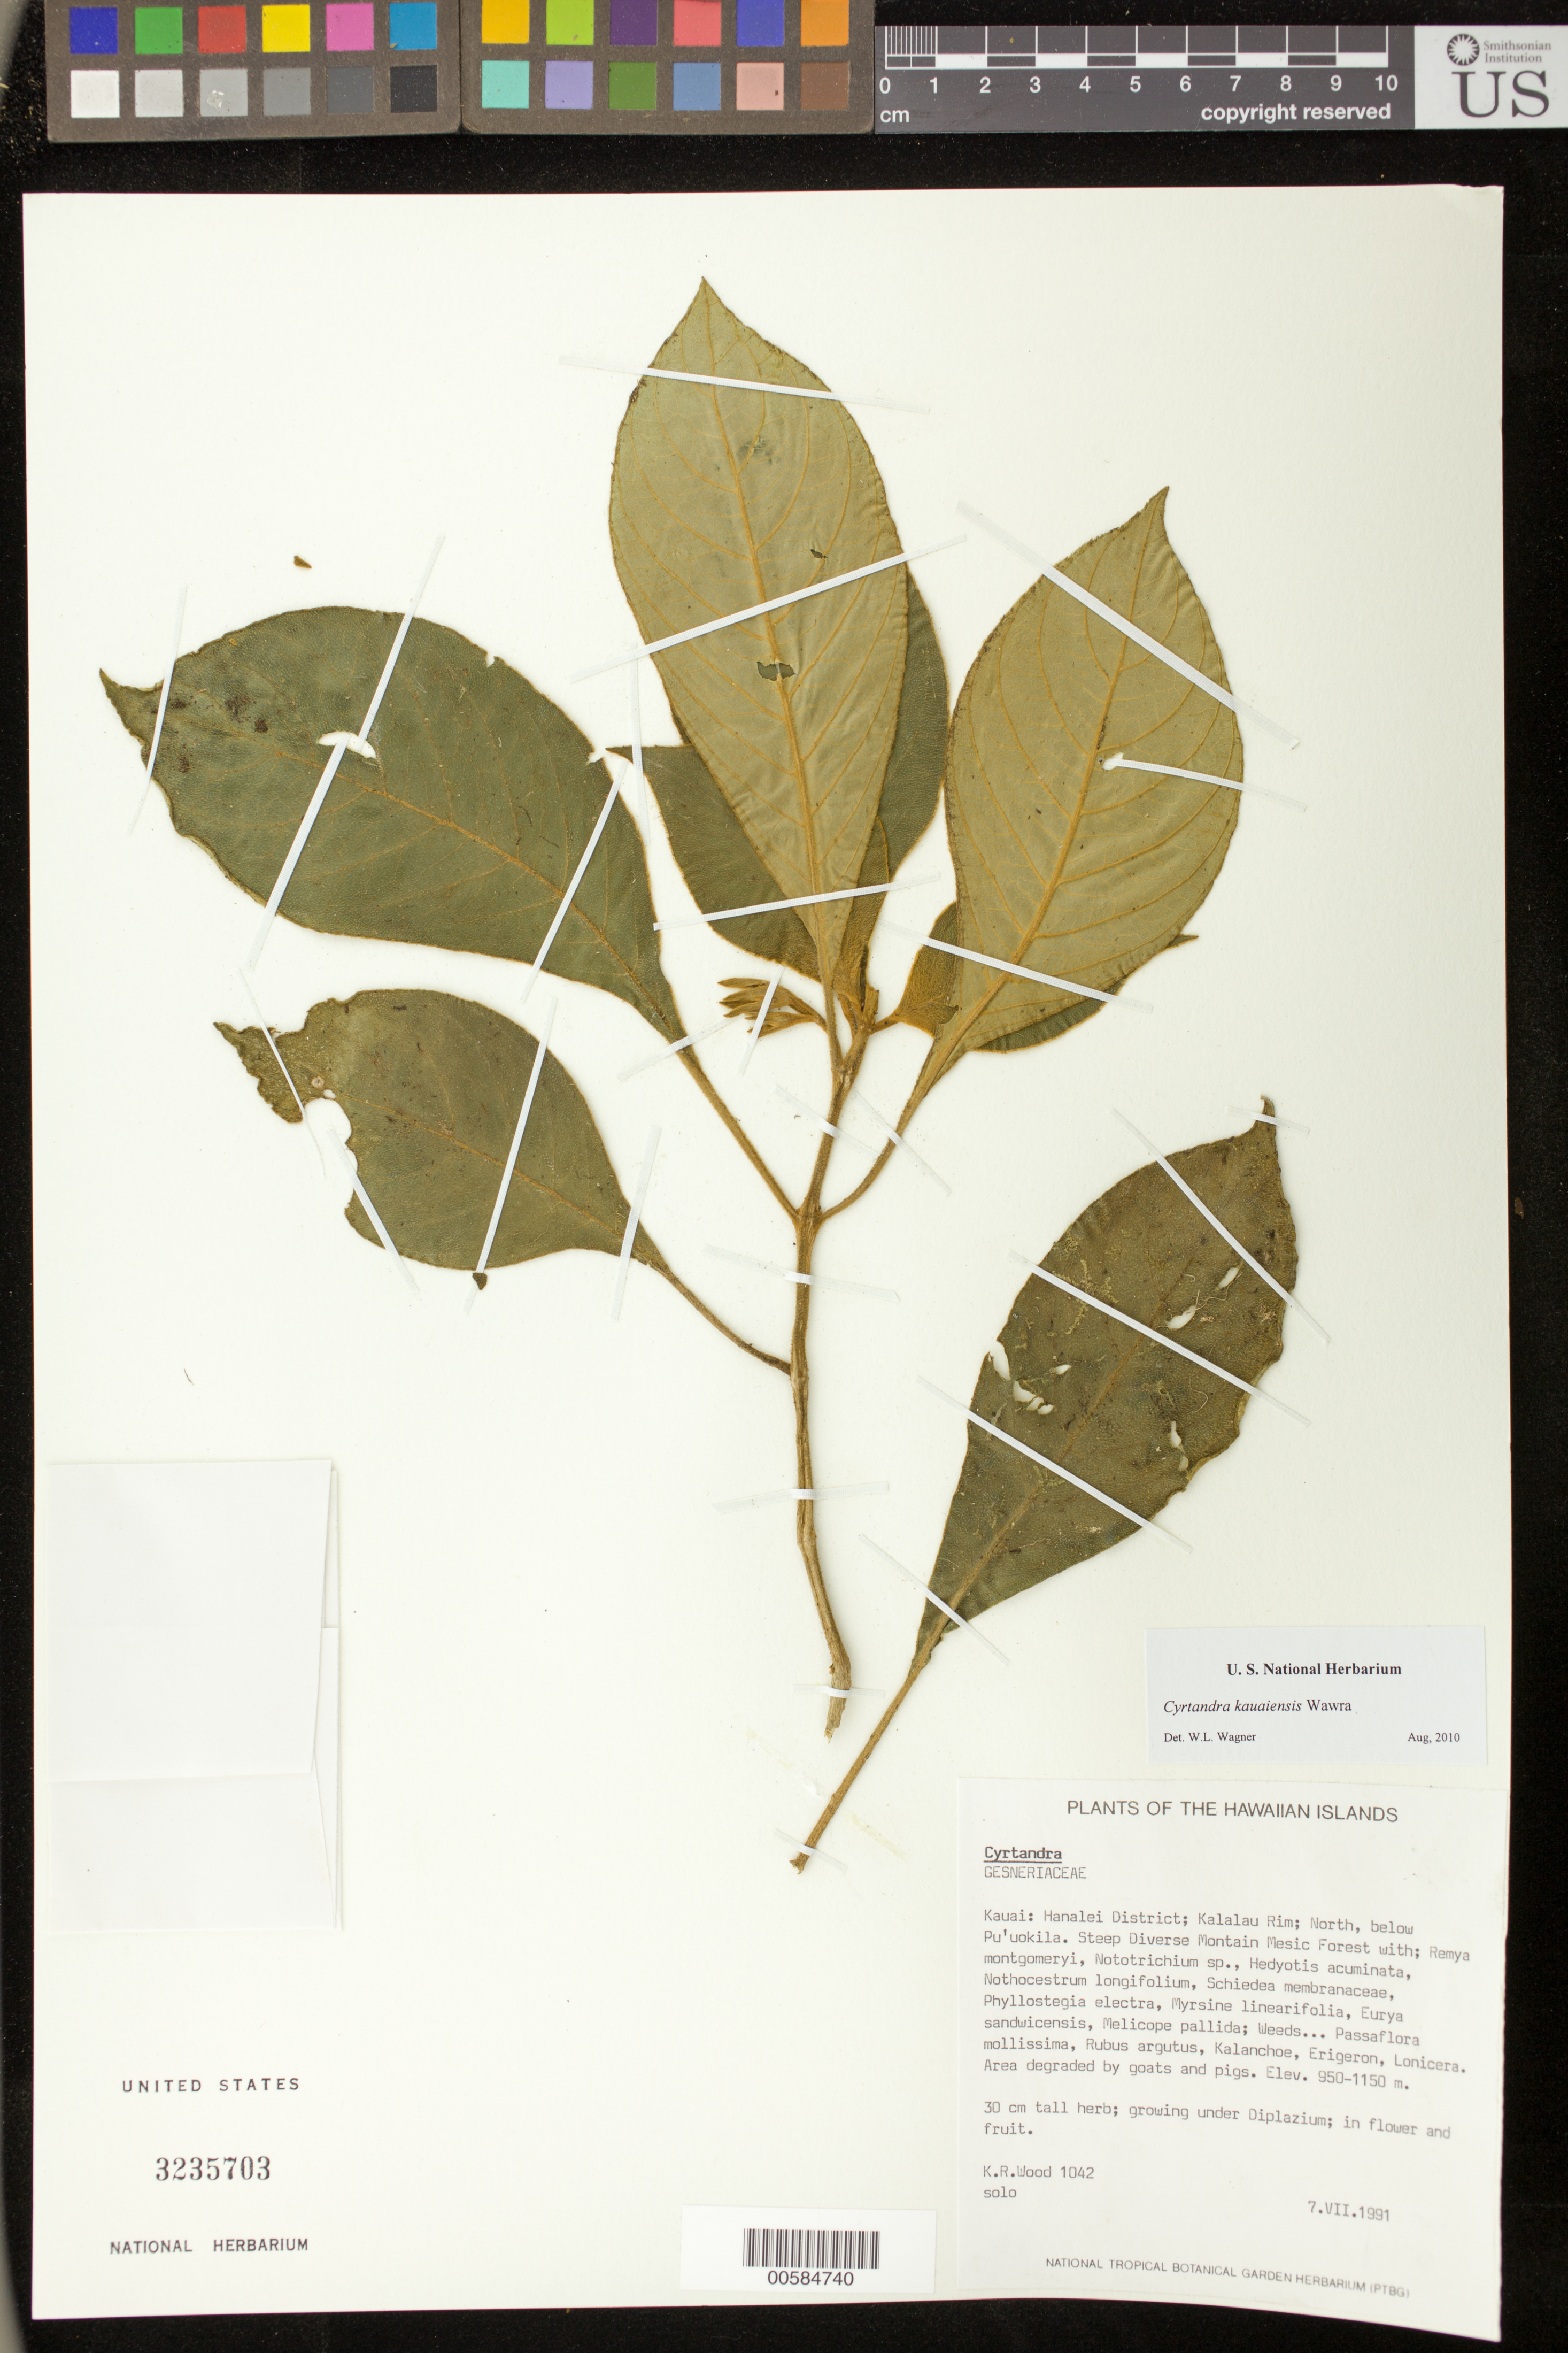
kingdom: Plantae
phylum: Tracheophyta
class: Magnoliopsida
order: Lamiales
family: Gesneriaceae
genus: Cyrtandra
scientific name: Cyrtandra kauaiensis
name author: Wawra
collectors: K. R. Wood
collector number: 1042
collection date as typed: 7 Jul 1991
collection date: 1991-07-07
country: United States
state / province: Hawaii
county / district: Kauai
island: Kaua'i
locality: Hanalei Dist; Kalalau Rim; N, below Pu'uokila.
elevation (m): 950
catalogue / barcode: US 3235703